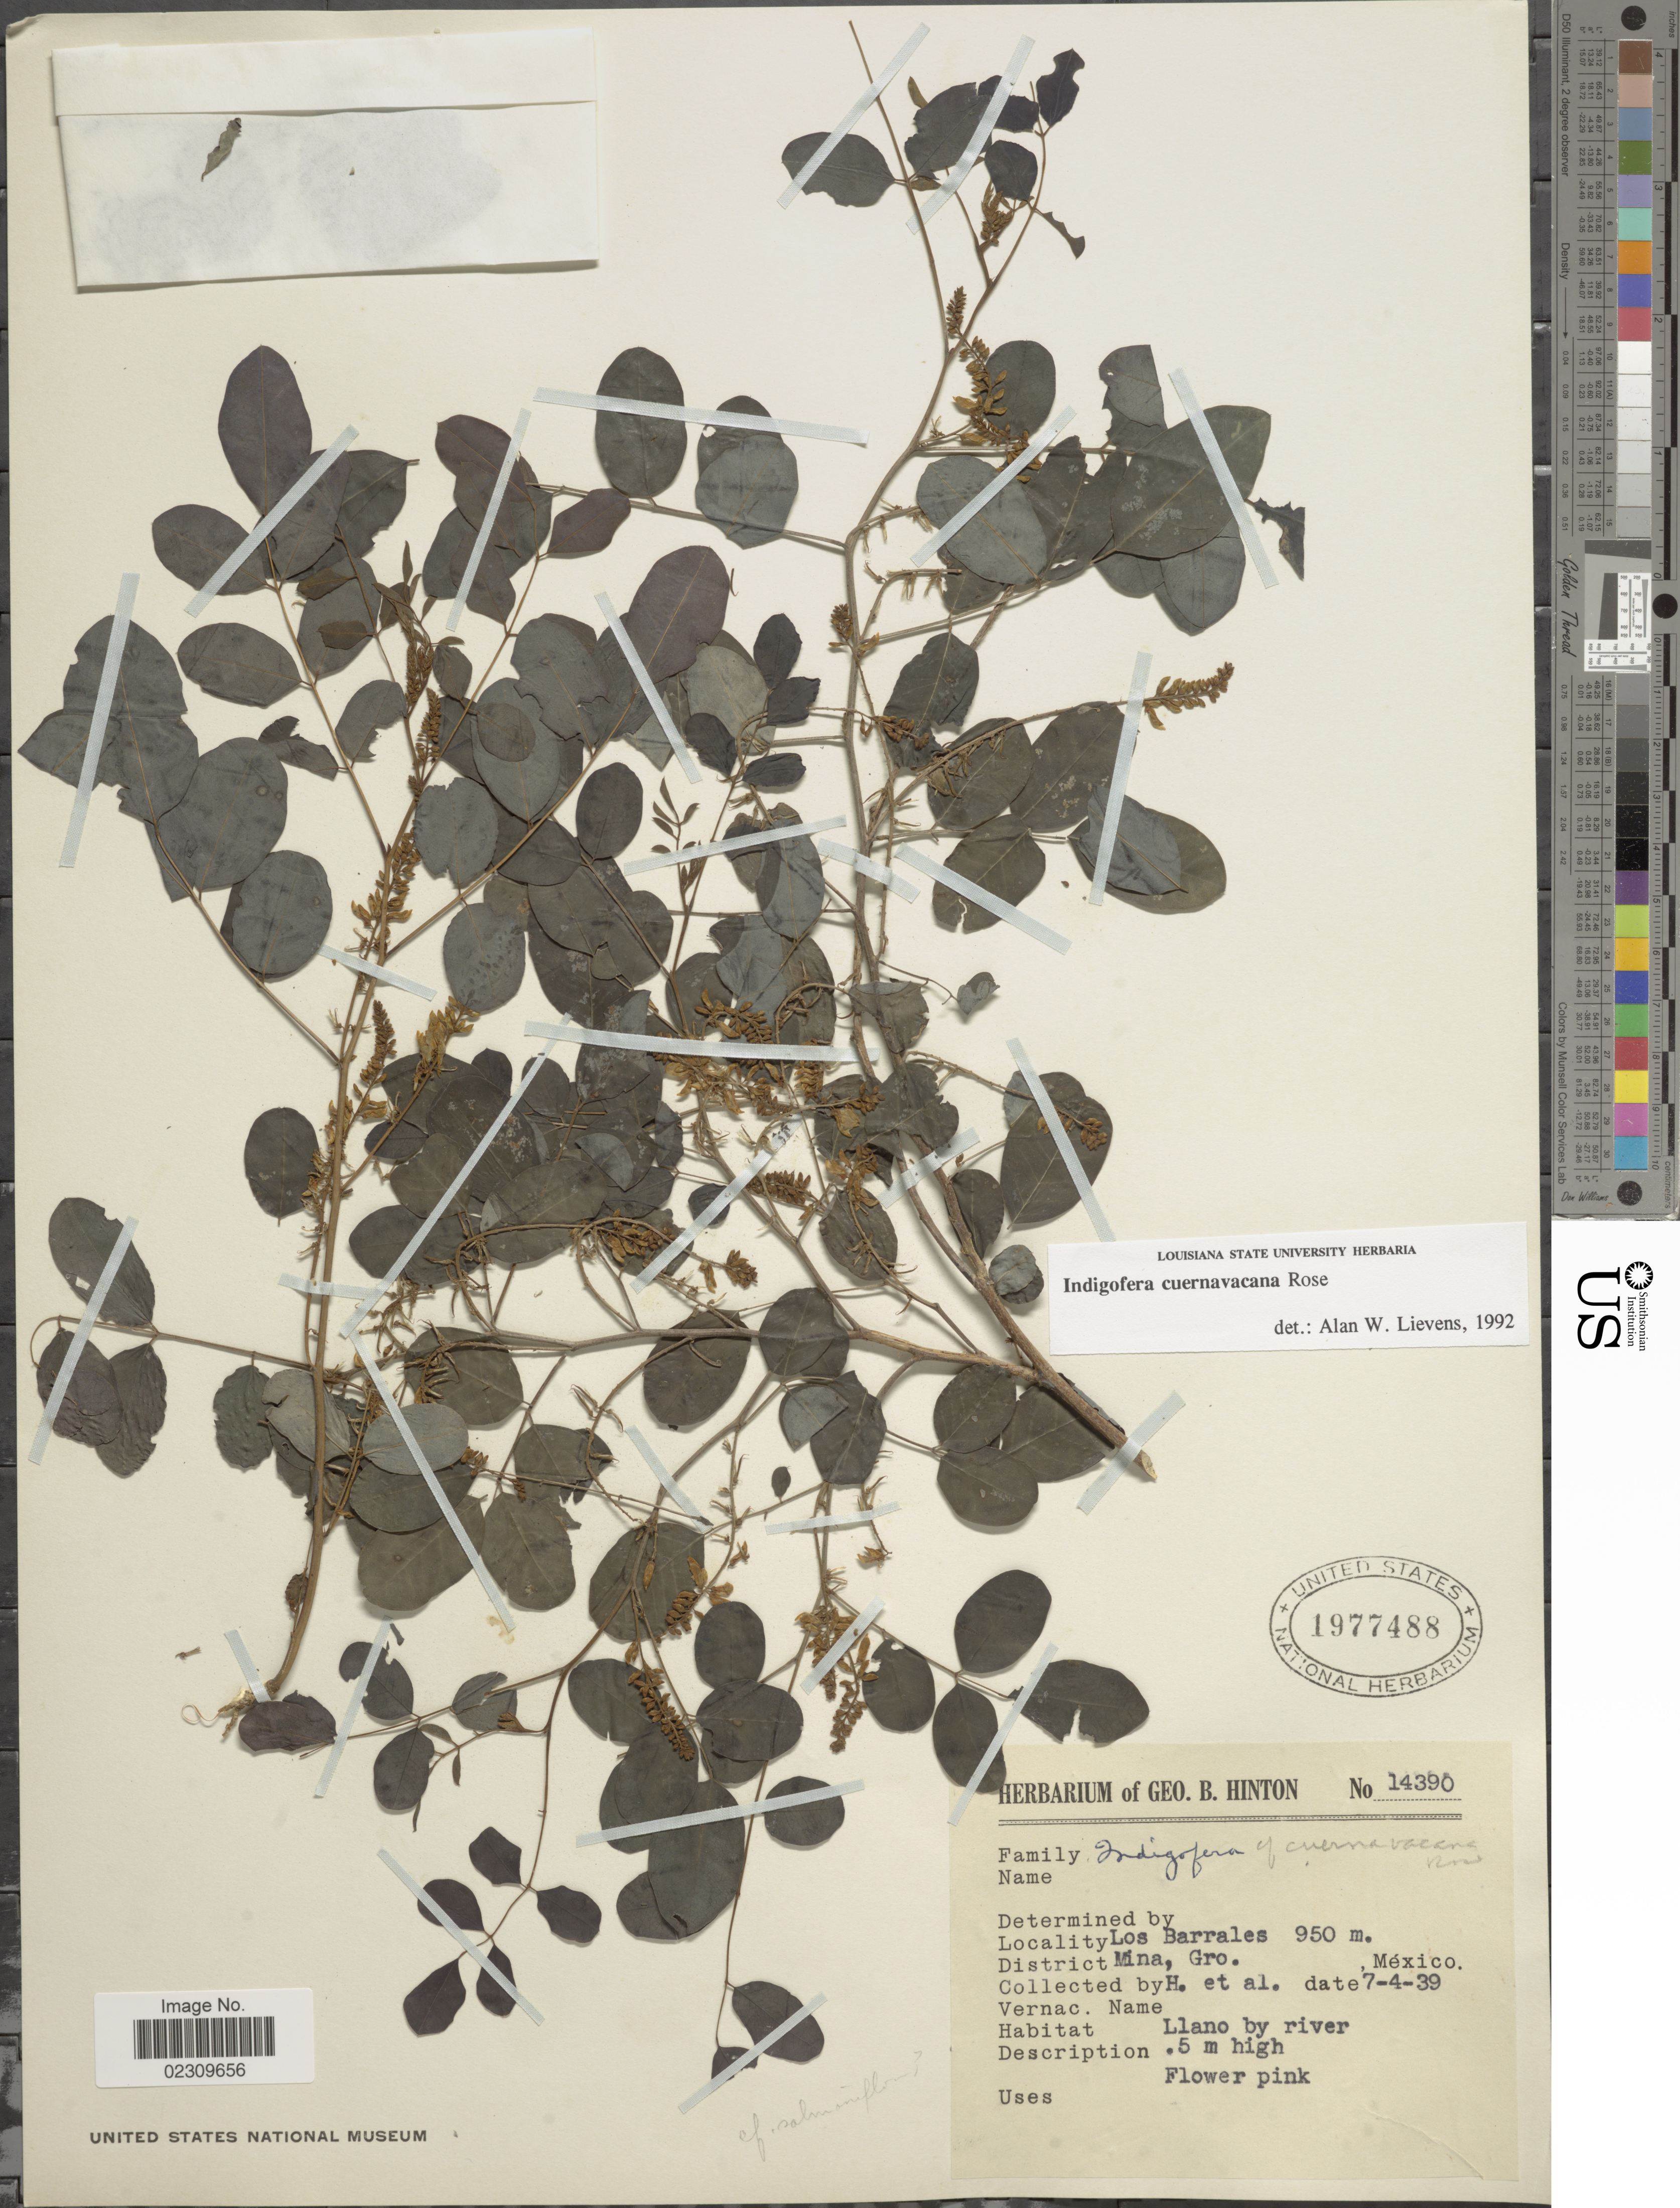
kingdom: Plantae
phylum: Tracheophyta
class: Magnoliopsida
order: Fabales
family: Fabaceae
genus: Indigofera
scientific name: Indigofera cuernavacana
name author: Rose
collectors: G. B. Hinton & et al.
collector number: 14390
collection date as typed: Transcribed d/m/y: 7/4/39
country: Mexico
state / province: Guerrero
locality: Los Barrales. District Mina, Gro., México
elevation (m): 950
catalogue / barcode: US 1977488